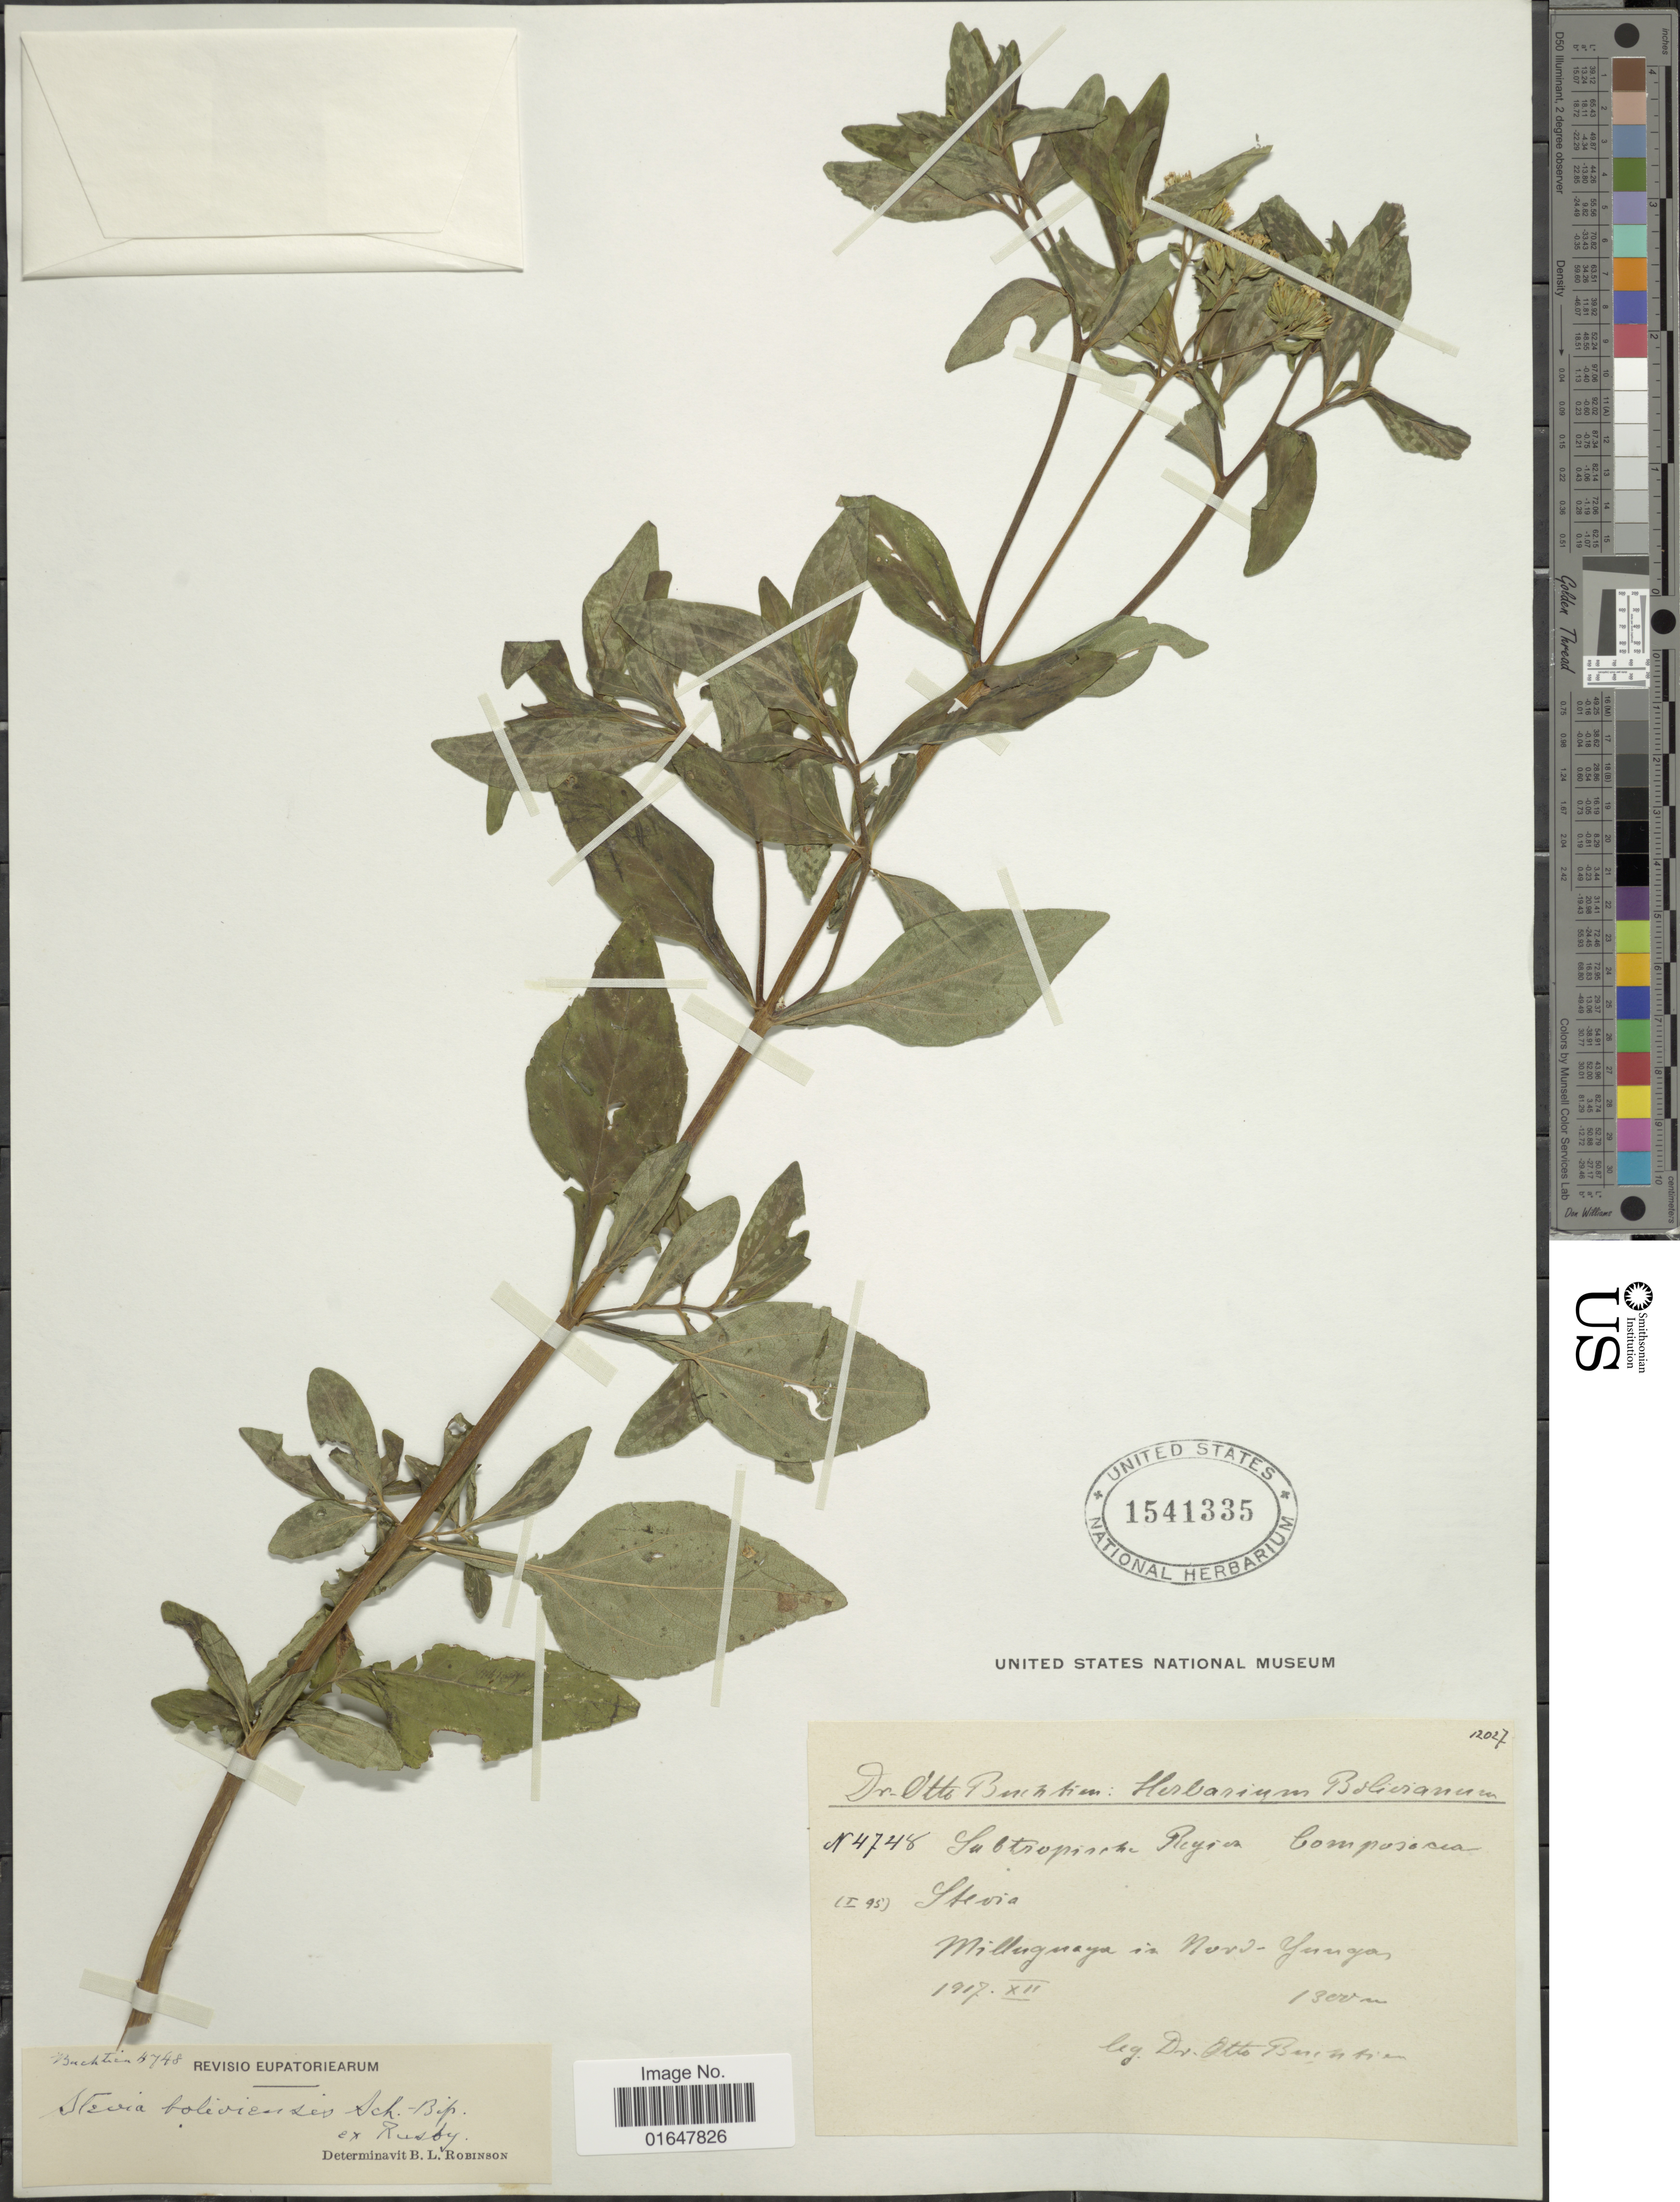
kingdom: Plantae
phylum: Tracheophyta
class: Magnoliopsida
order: Asterales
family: Asteraceae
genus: Stevia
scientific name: Stevia boliviensis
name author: Sch. Bip. ex Rusby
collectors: O. Buchtien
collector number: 4748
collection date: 1917-12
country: Bolivia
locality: Milluguaya in Nord-Yungas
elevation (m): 1300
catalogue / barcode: US 1541335